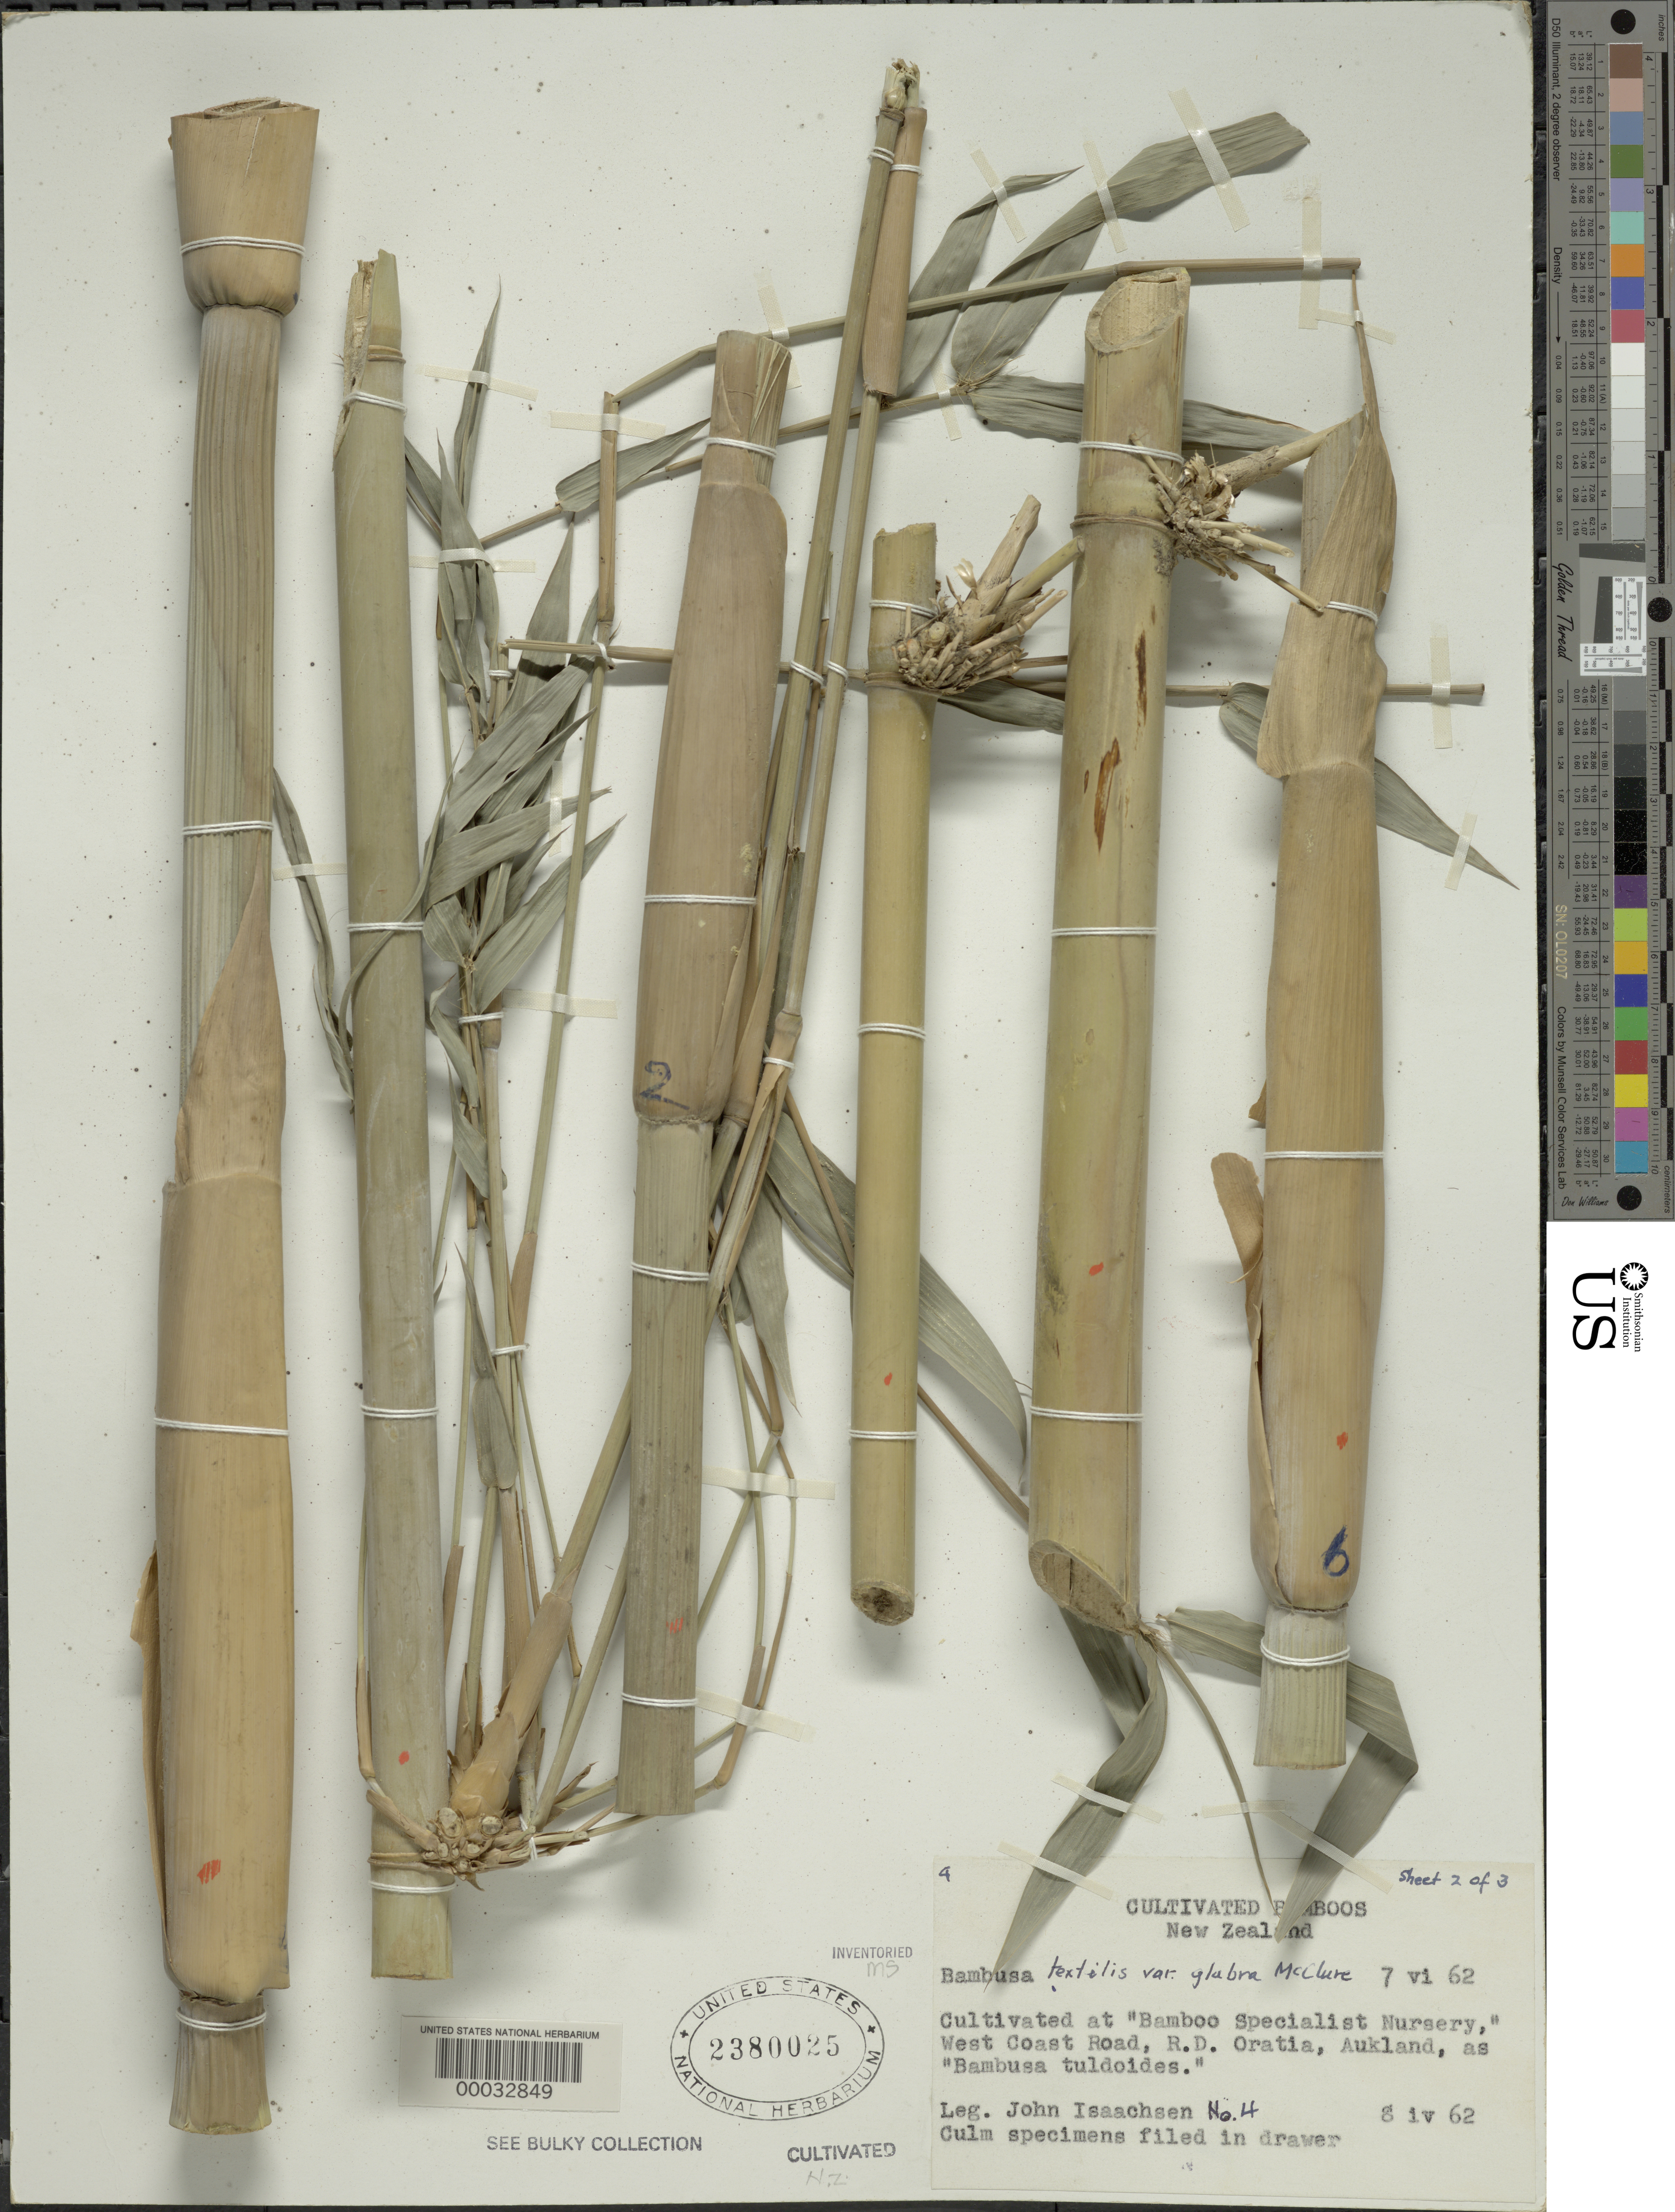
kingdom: Plantae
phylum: Tracheophyta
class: Liliopsida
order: Poales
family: Poaceae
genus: Bambusa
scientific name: Bambusa textilis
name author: McClure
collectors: J. Isaachsen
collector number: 4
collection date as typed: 08 Apr 1962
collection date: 1962-04-08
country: New Zealand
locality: Aukland, oratia, bamboo specialist nursery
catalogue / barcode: US 2380025